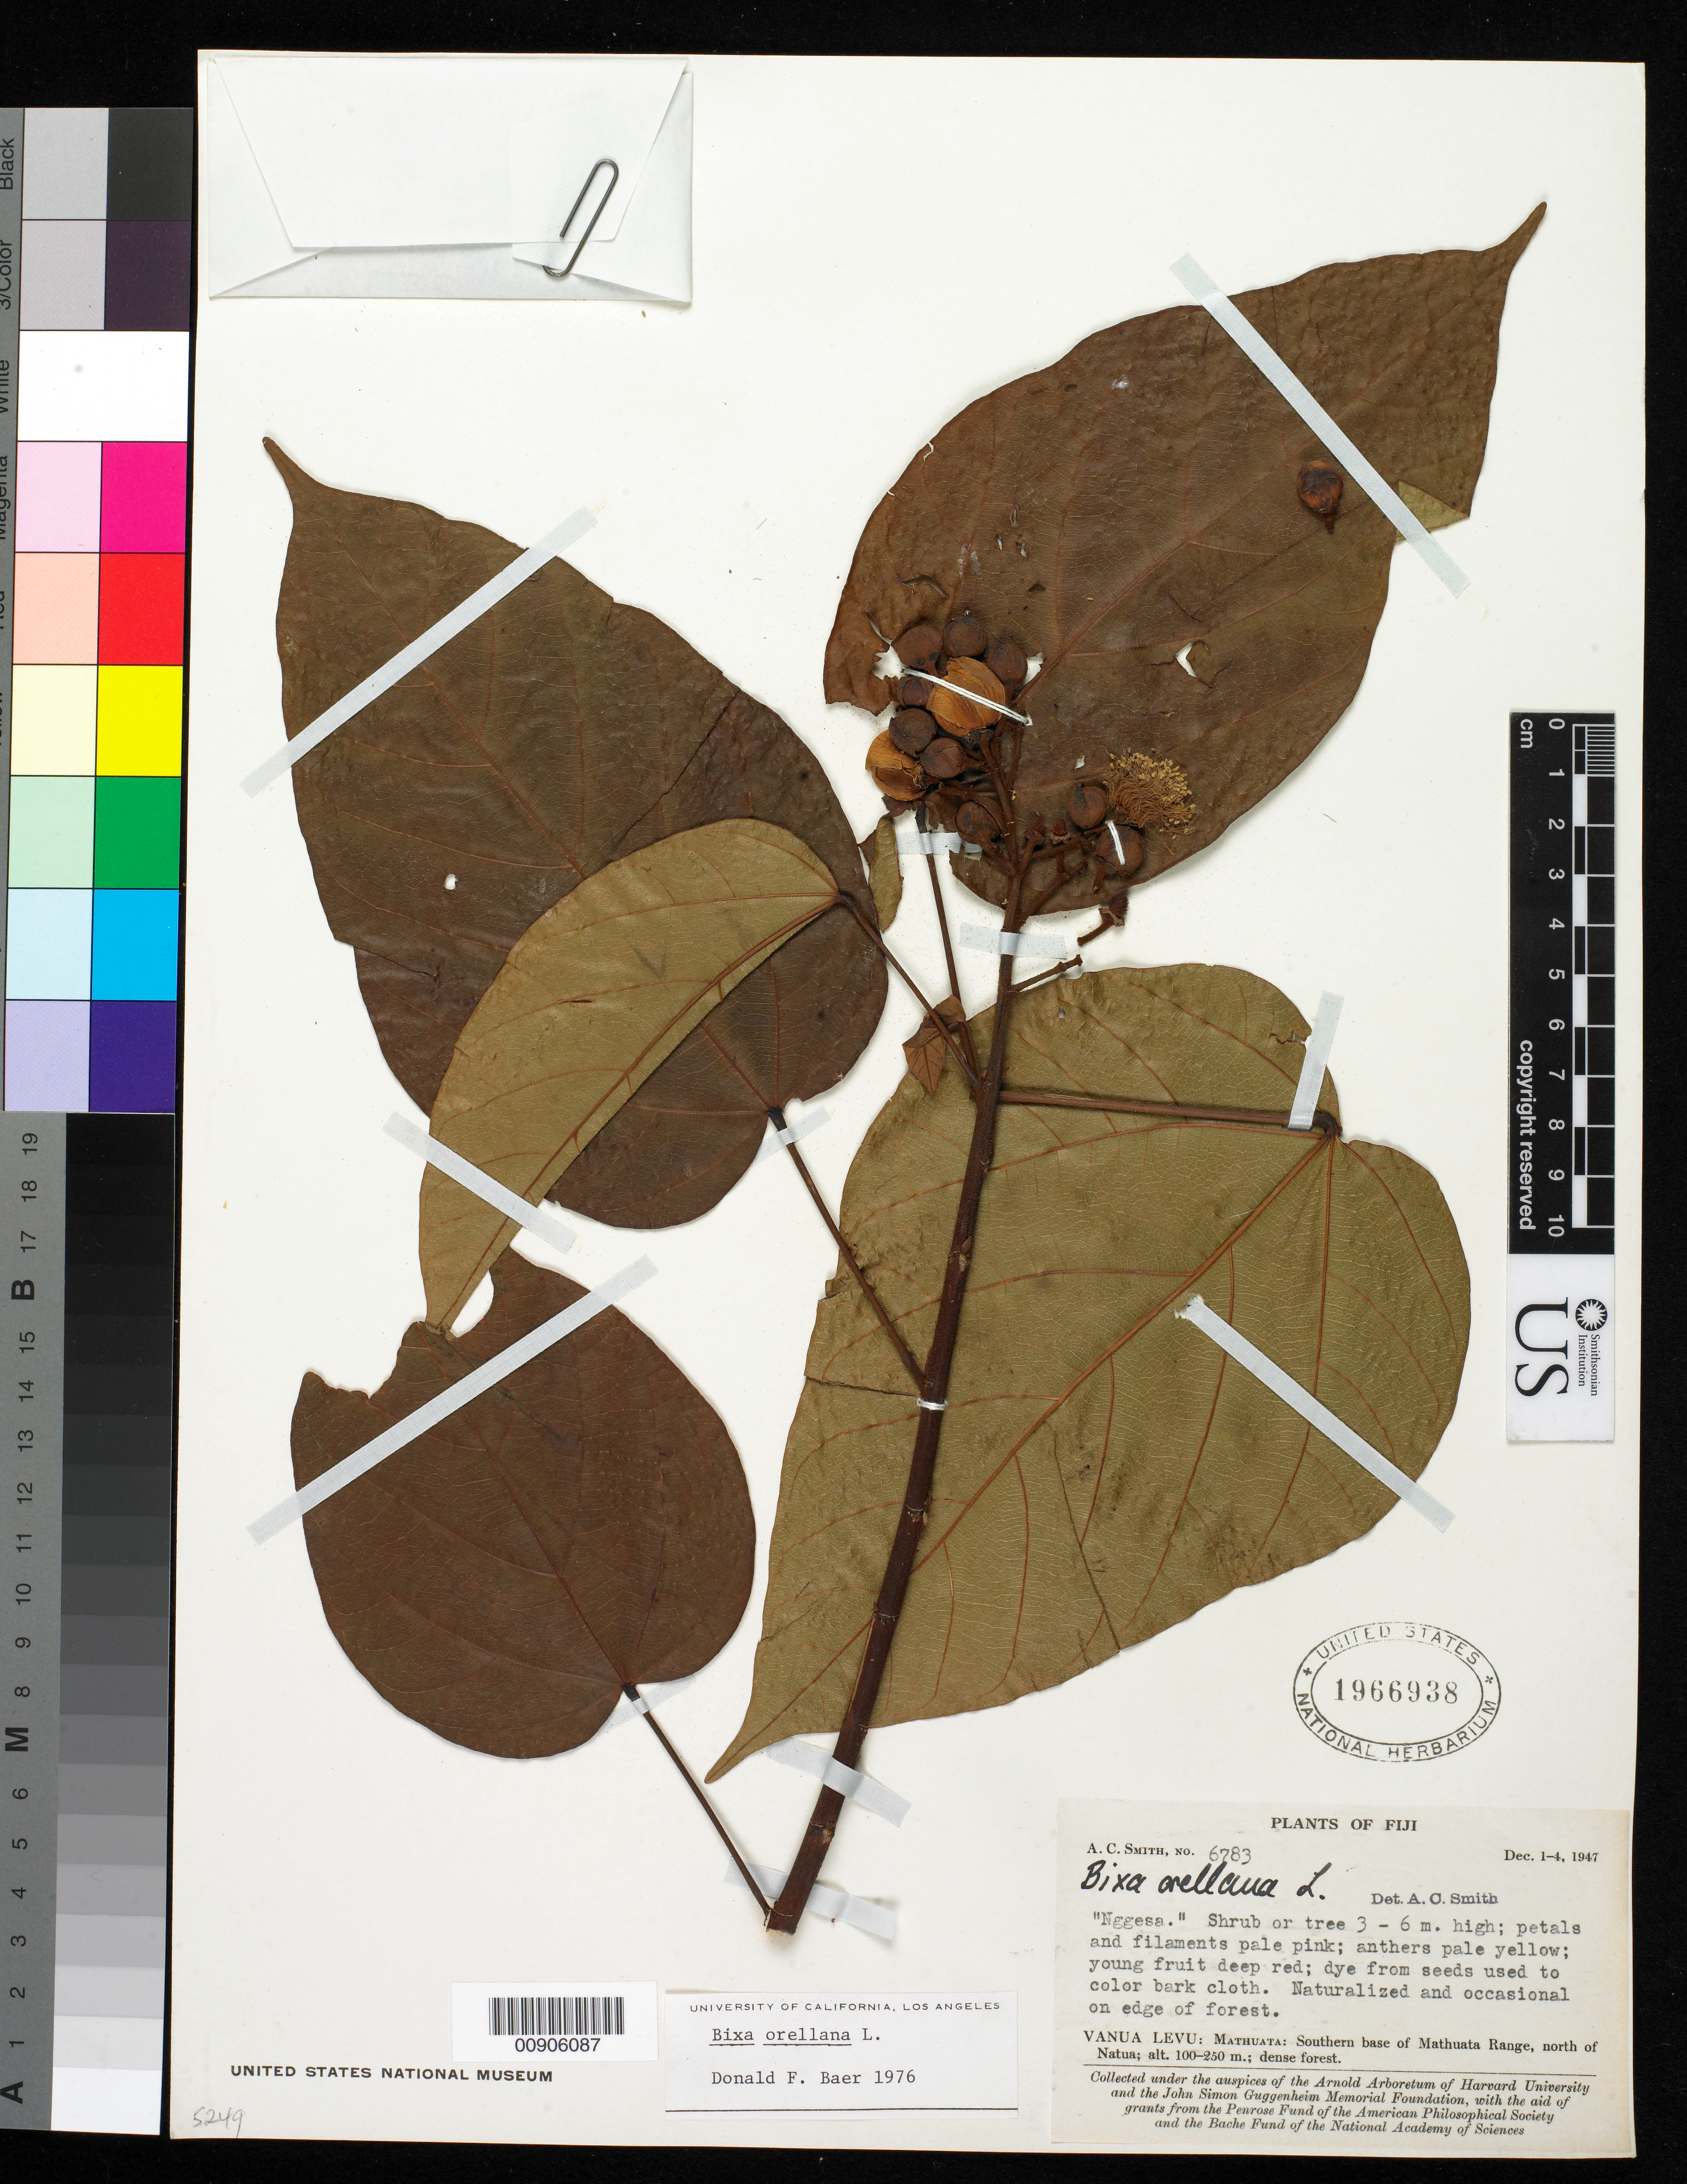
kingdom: Plantae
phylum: Tracheophyta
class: Magnoliopsida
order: Malvales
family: Bixaceae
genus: Bixa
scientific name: Bixa orellana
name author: L.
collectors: C. A. Smith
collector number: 6783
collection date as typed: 01 Dec 1947 to 04 Dec 1947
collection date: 1947-12-01/1947-12-04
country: Fiji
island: Macuata-i-wai [Mathuata-i-wai]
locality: Mathuata, Southern base of Mathuata Range, north of Natua. Naturalized and occasional on edge of forest.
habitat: Dense forest.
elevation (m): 100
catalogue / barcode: US 1966938